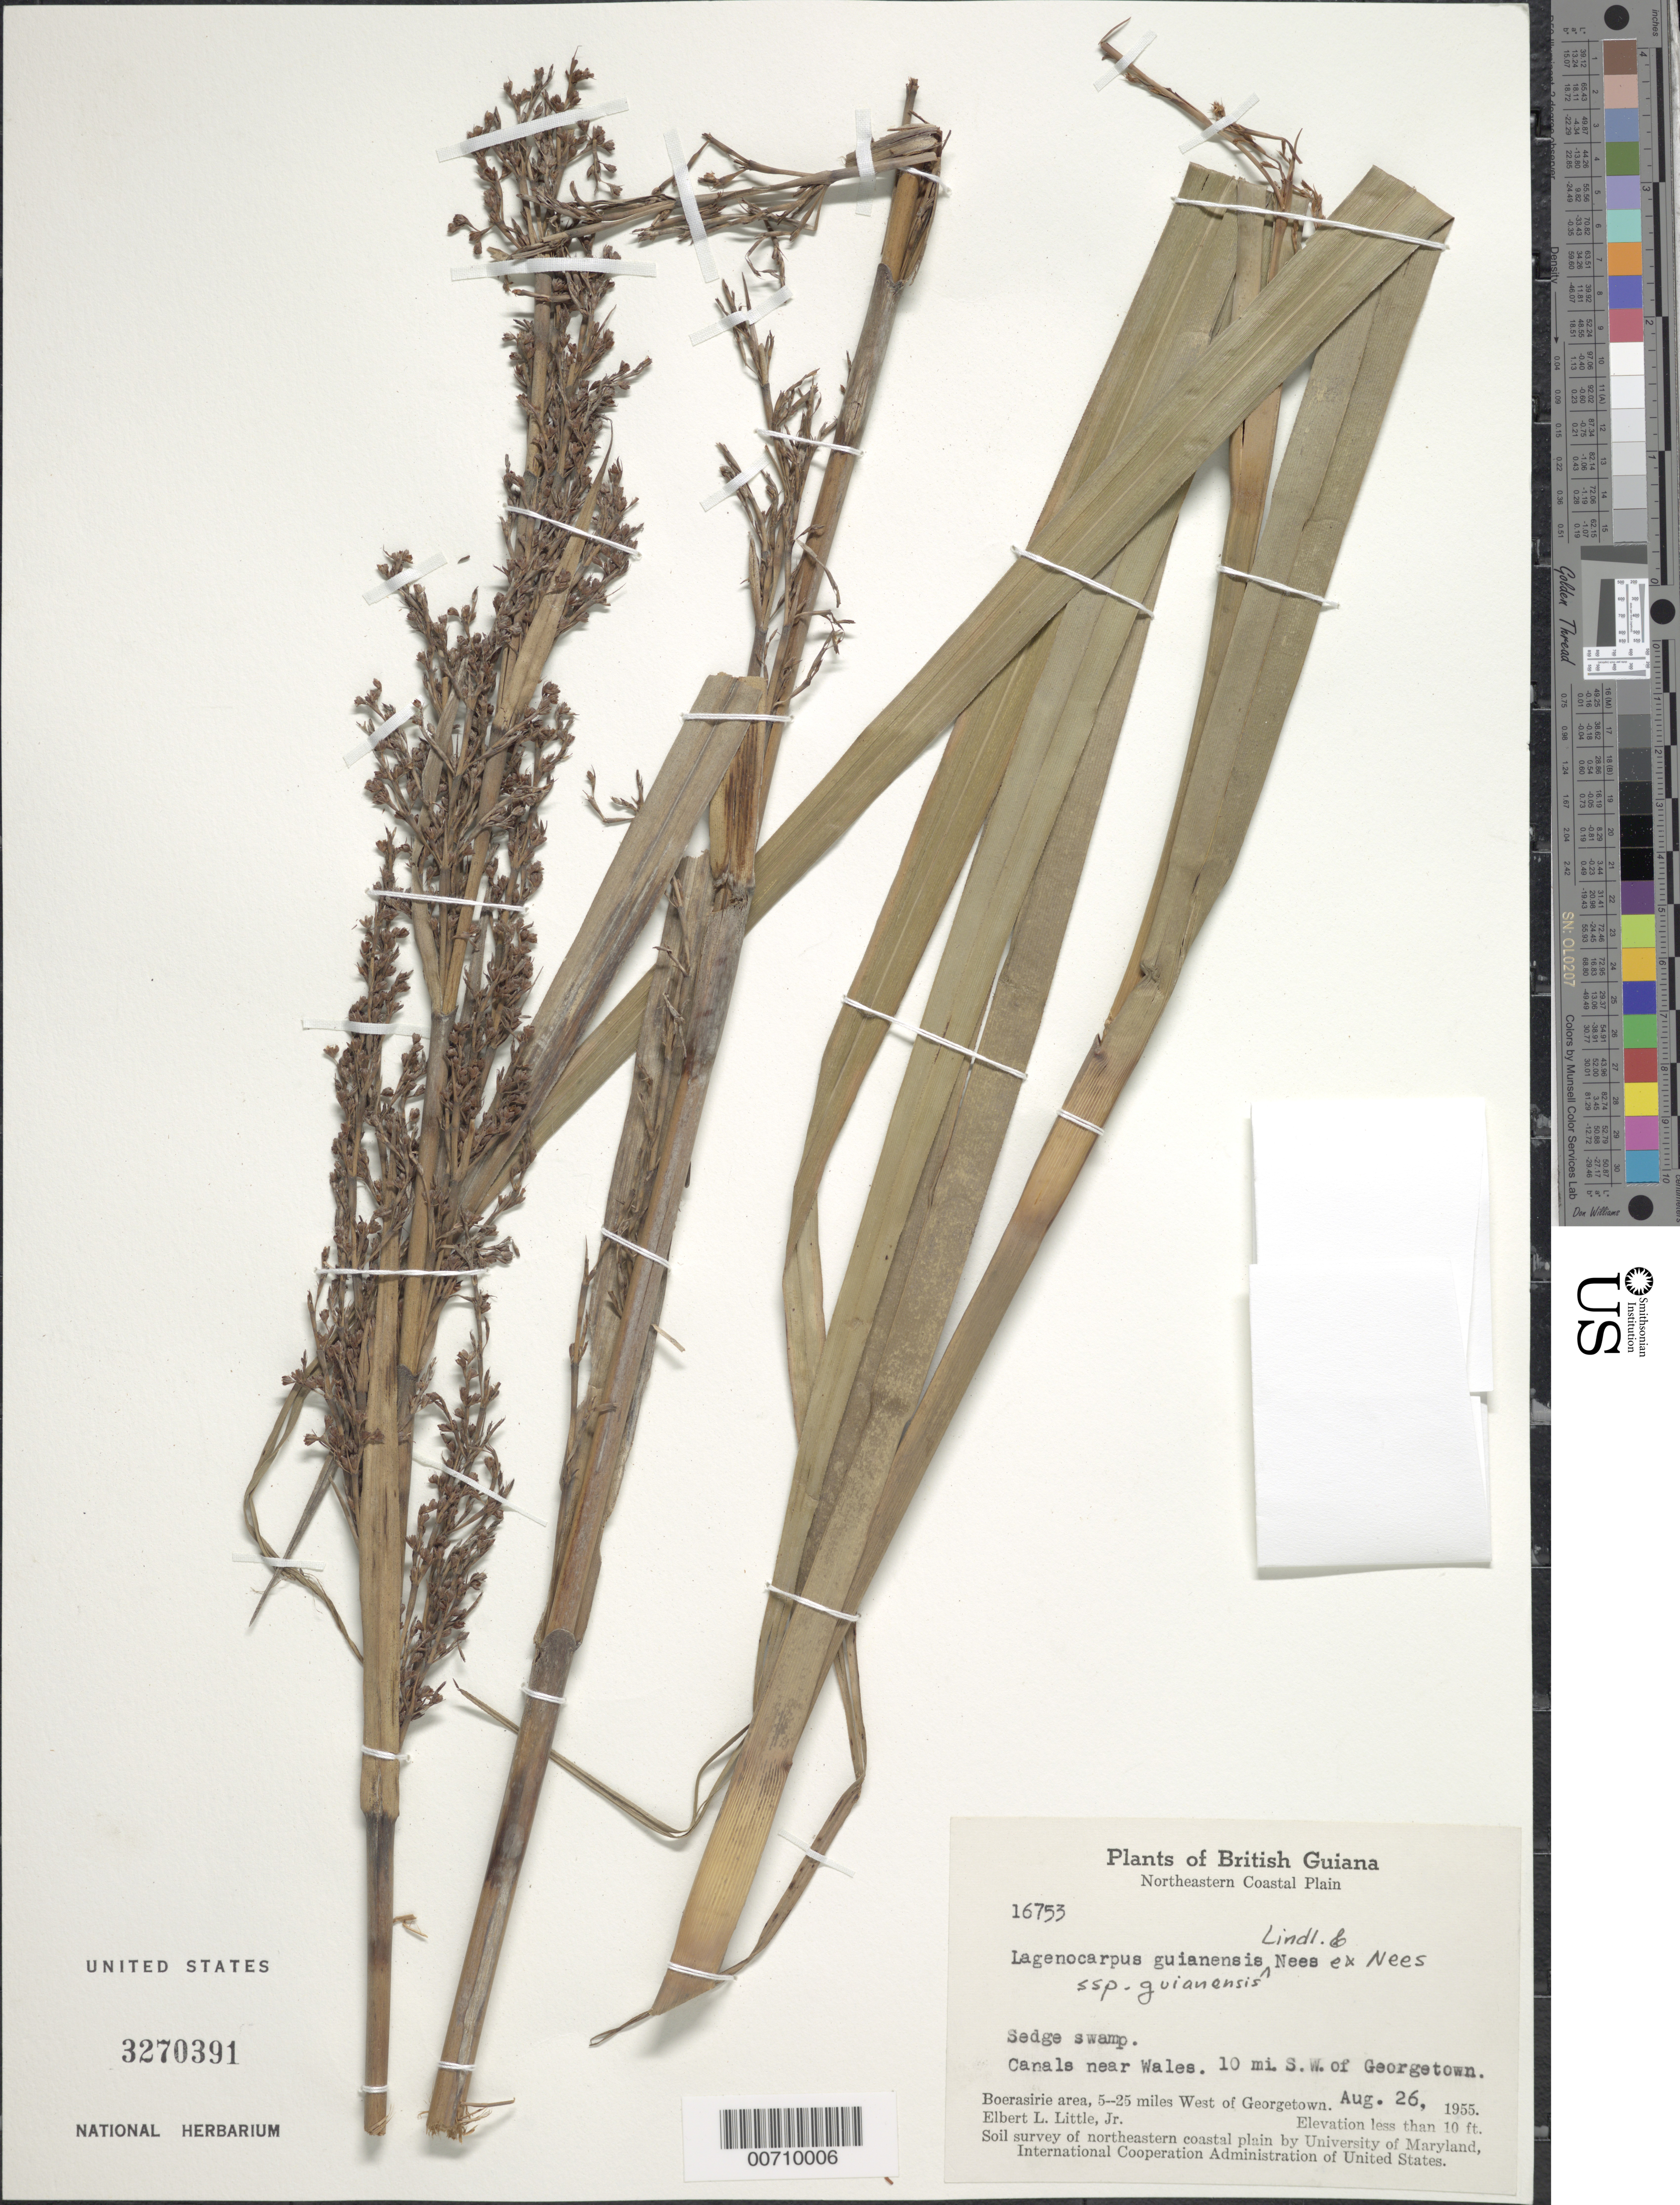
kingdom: Plantae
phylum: Tracheophyta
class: Liliopsida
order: Poales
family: Cyperaceae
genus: Lagenocarpus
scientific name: Lagenocarpus guianensis subsp. guianensis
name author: Nees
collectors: E. L. Little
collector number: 16753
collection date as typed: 26-Aug-55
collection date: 1955-08-26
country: Guyana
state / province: Essequibo Isl-W. Demerara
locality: Boerasirie area, near Wales, 10 mi. SW of Georgetown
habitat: Sedge swamp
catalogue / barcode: US 3270391